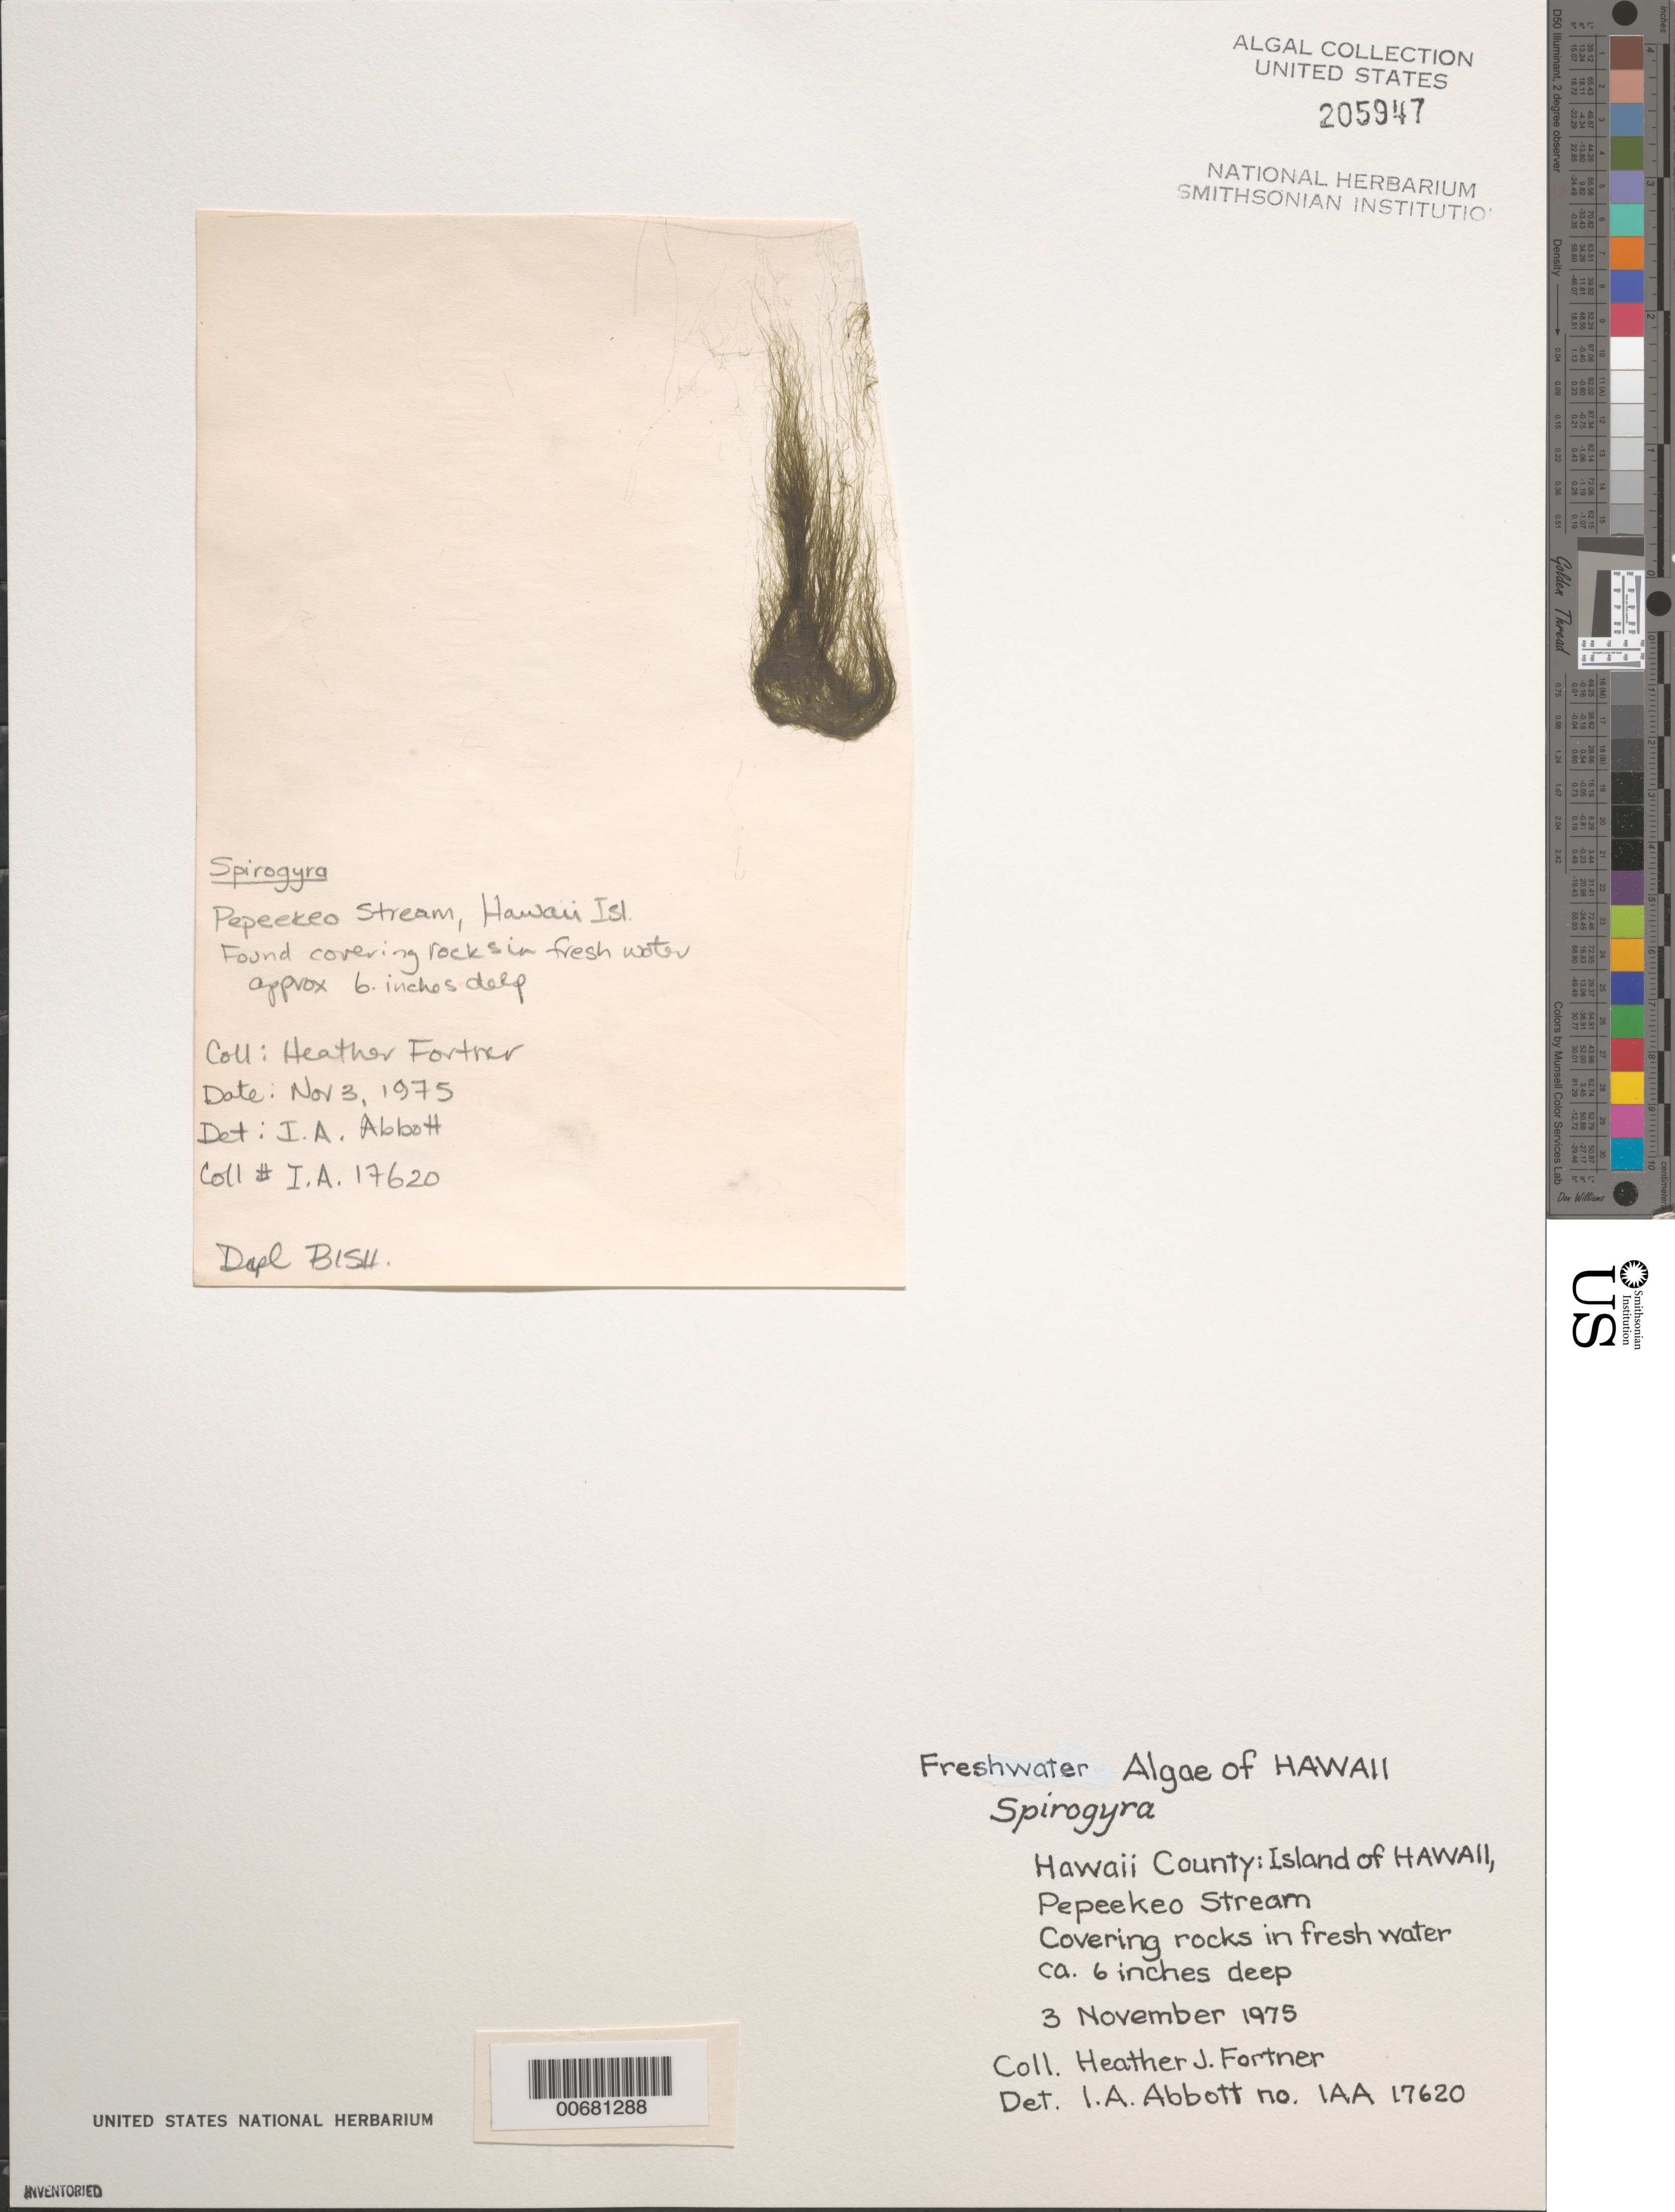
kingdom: Plantae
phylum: Charophyta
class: Zygnematophyceae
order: Zygnematales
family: Zygnemataceae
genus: Spirogyra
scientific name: Spirogyra sp.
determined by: Abbott, Isabella A.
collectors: H. Fortner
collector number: IAA 17620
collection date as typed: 03 Nov 1975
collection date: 1975-11-03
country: United States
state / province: Hawaii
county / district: Hawaii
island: Hawaii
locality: Pepeekeo Stream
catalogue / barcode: US 205947